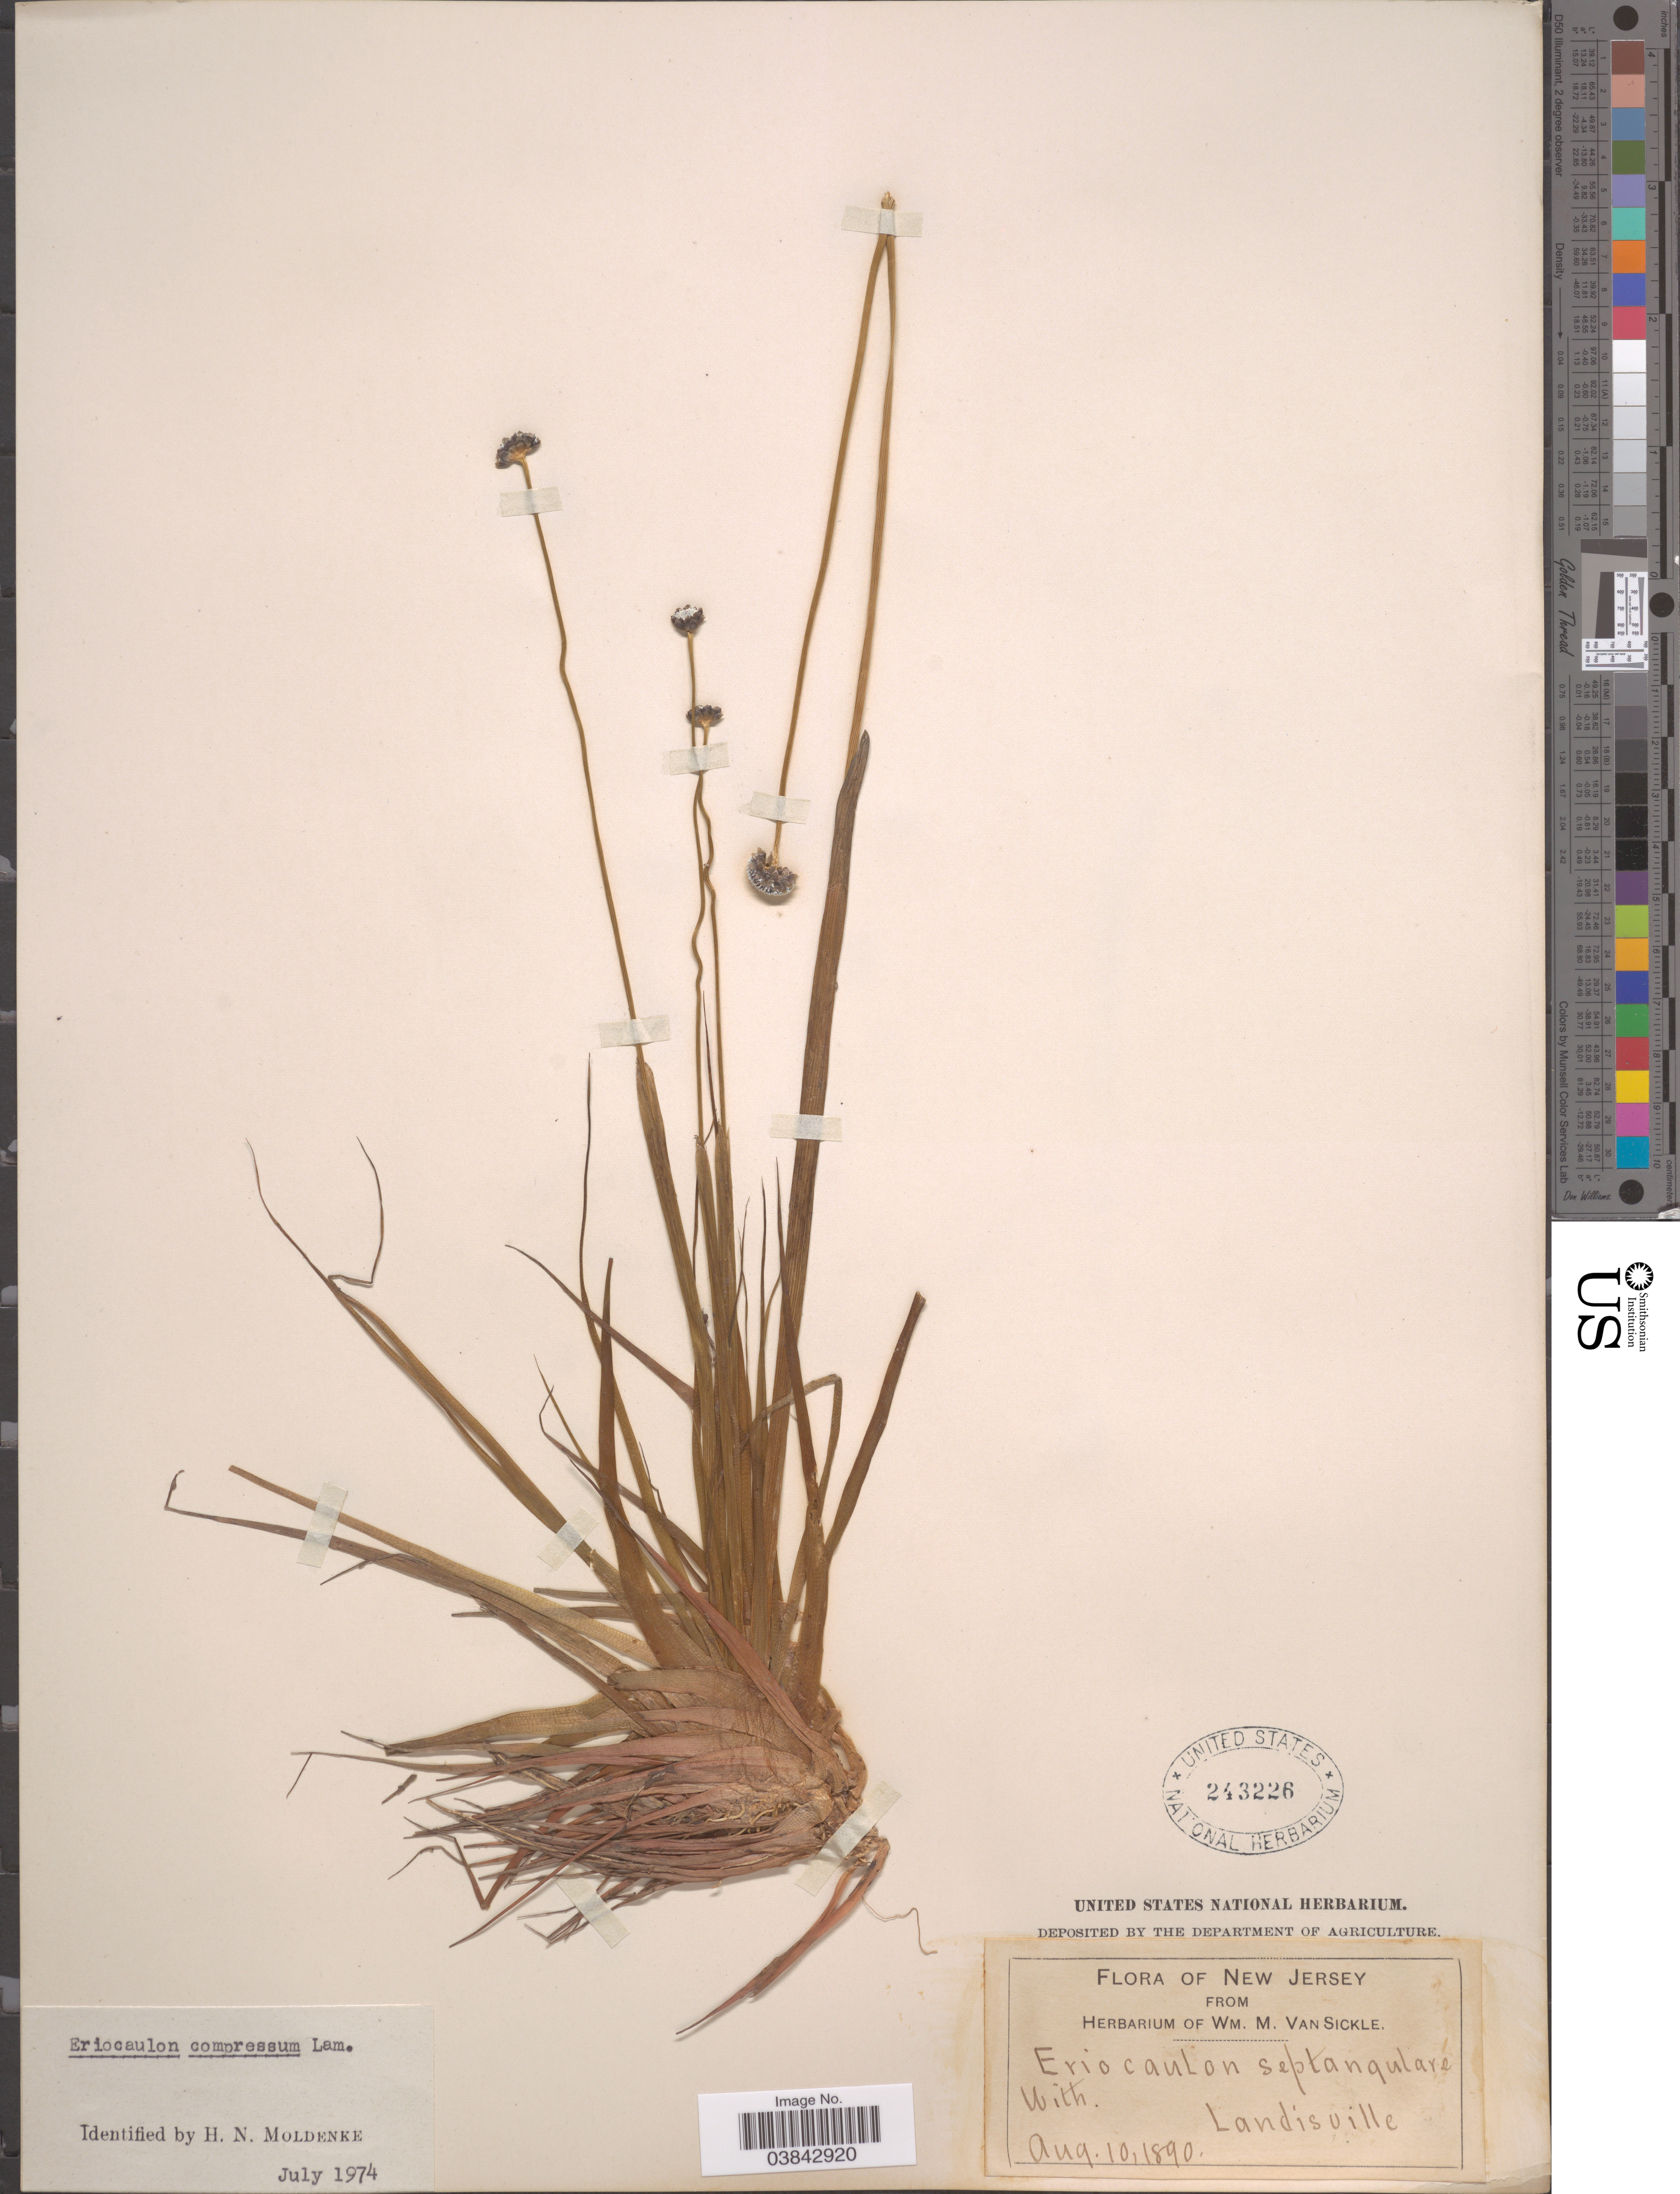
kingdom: Plantae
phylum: Tracheophyta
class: Liliopsida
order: Poales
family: Eriocaulaceae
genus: Eriocaulon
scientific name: Eriocaulon compressum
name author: Lam.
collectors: ex herb. Wm. M. Van Sickle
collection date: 1890-08-10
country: United States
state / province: New Jersey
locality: Landisville.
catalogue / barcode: US 243226